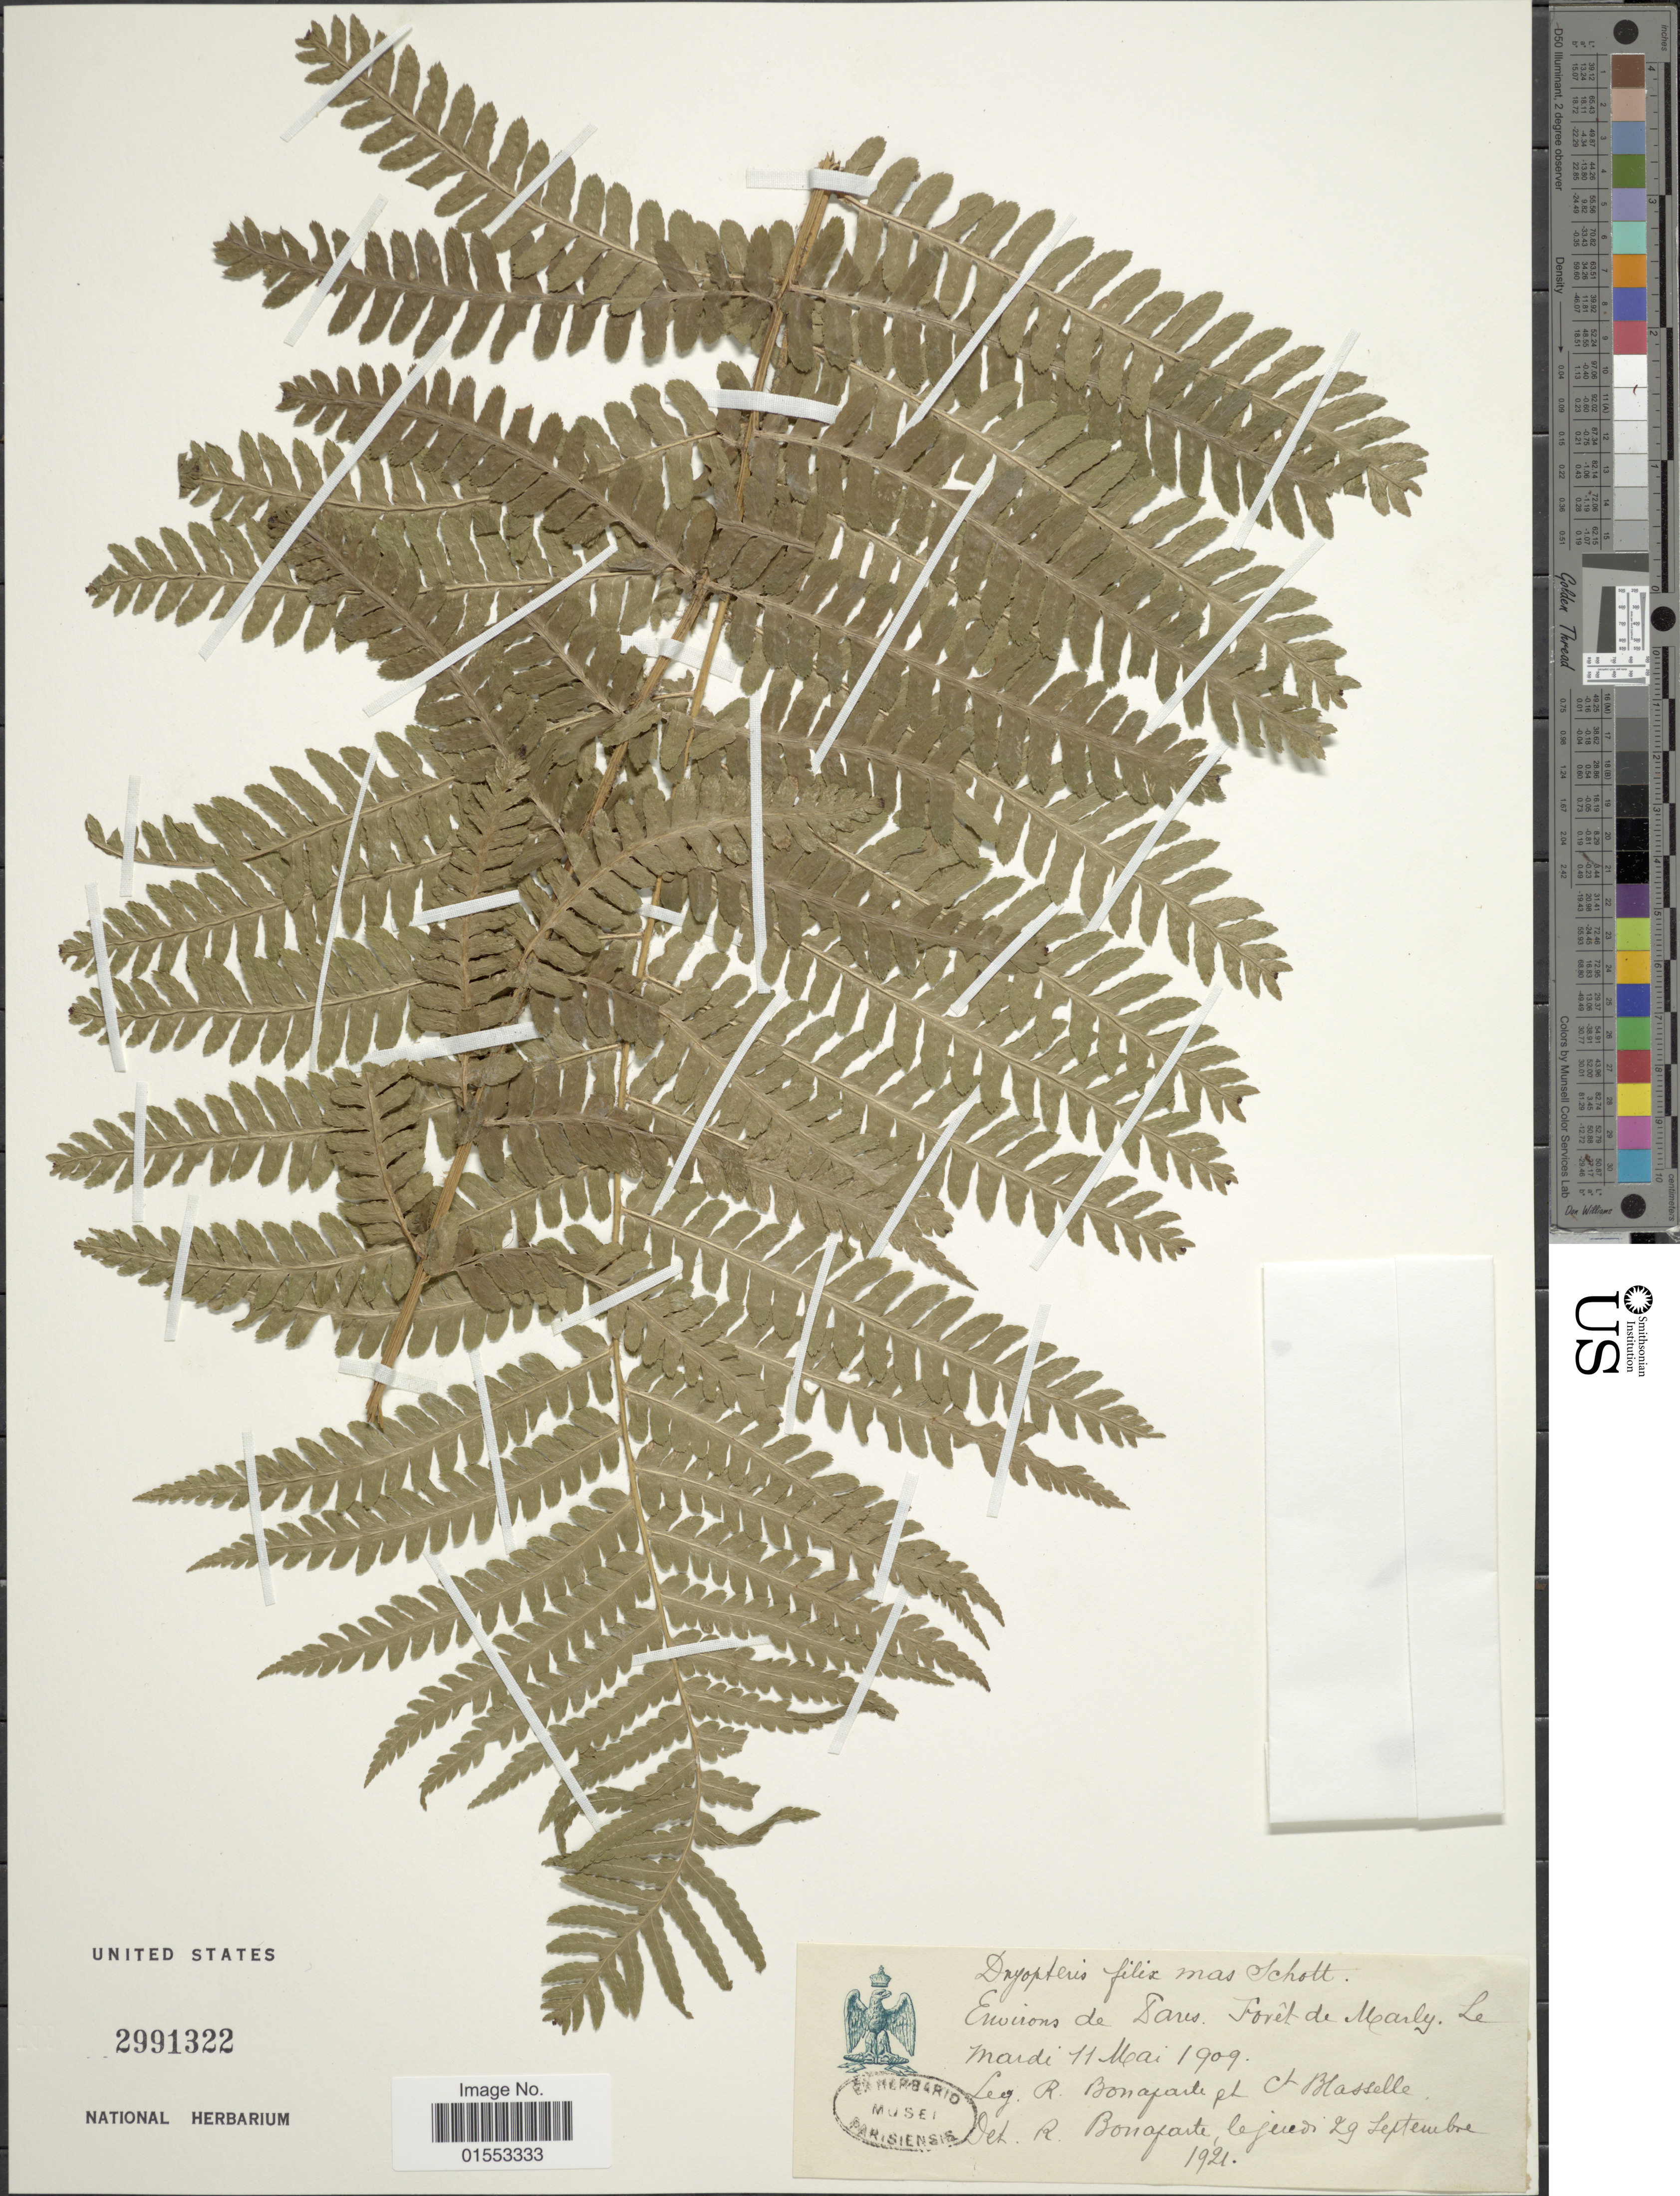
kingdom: Plantae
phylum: Tracheophyta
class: Polypodiopsida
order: Polypodiales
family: Dryopteridaceae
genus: Dryopteris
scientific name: Dryopteris filix-mas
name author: (L.) Schott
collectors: R. N. Bonaparte & C. Blaselle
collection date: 1909-05-11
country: France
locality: Environs de Paris, Foret de Marly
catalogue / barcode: US 2991322